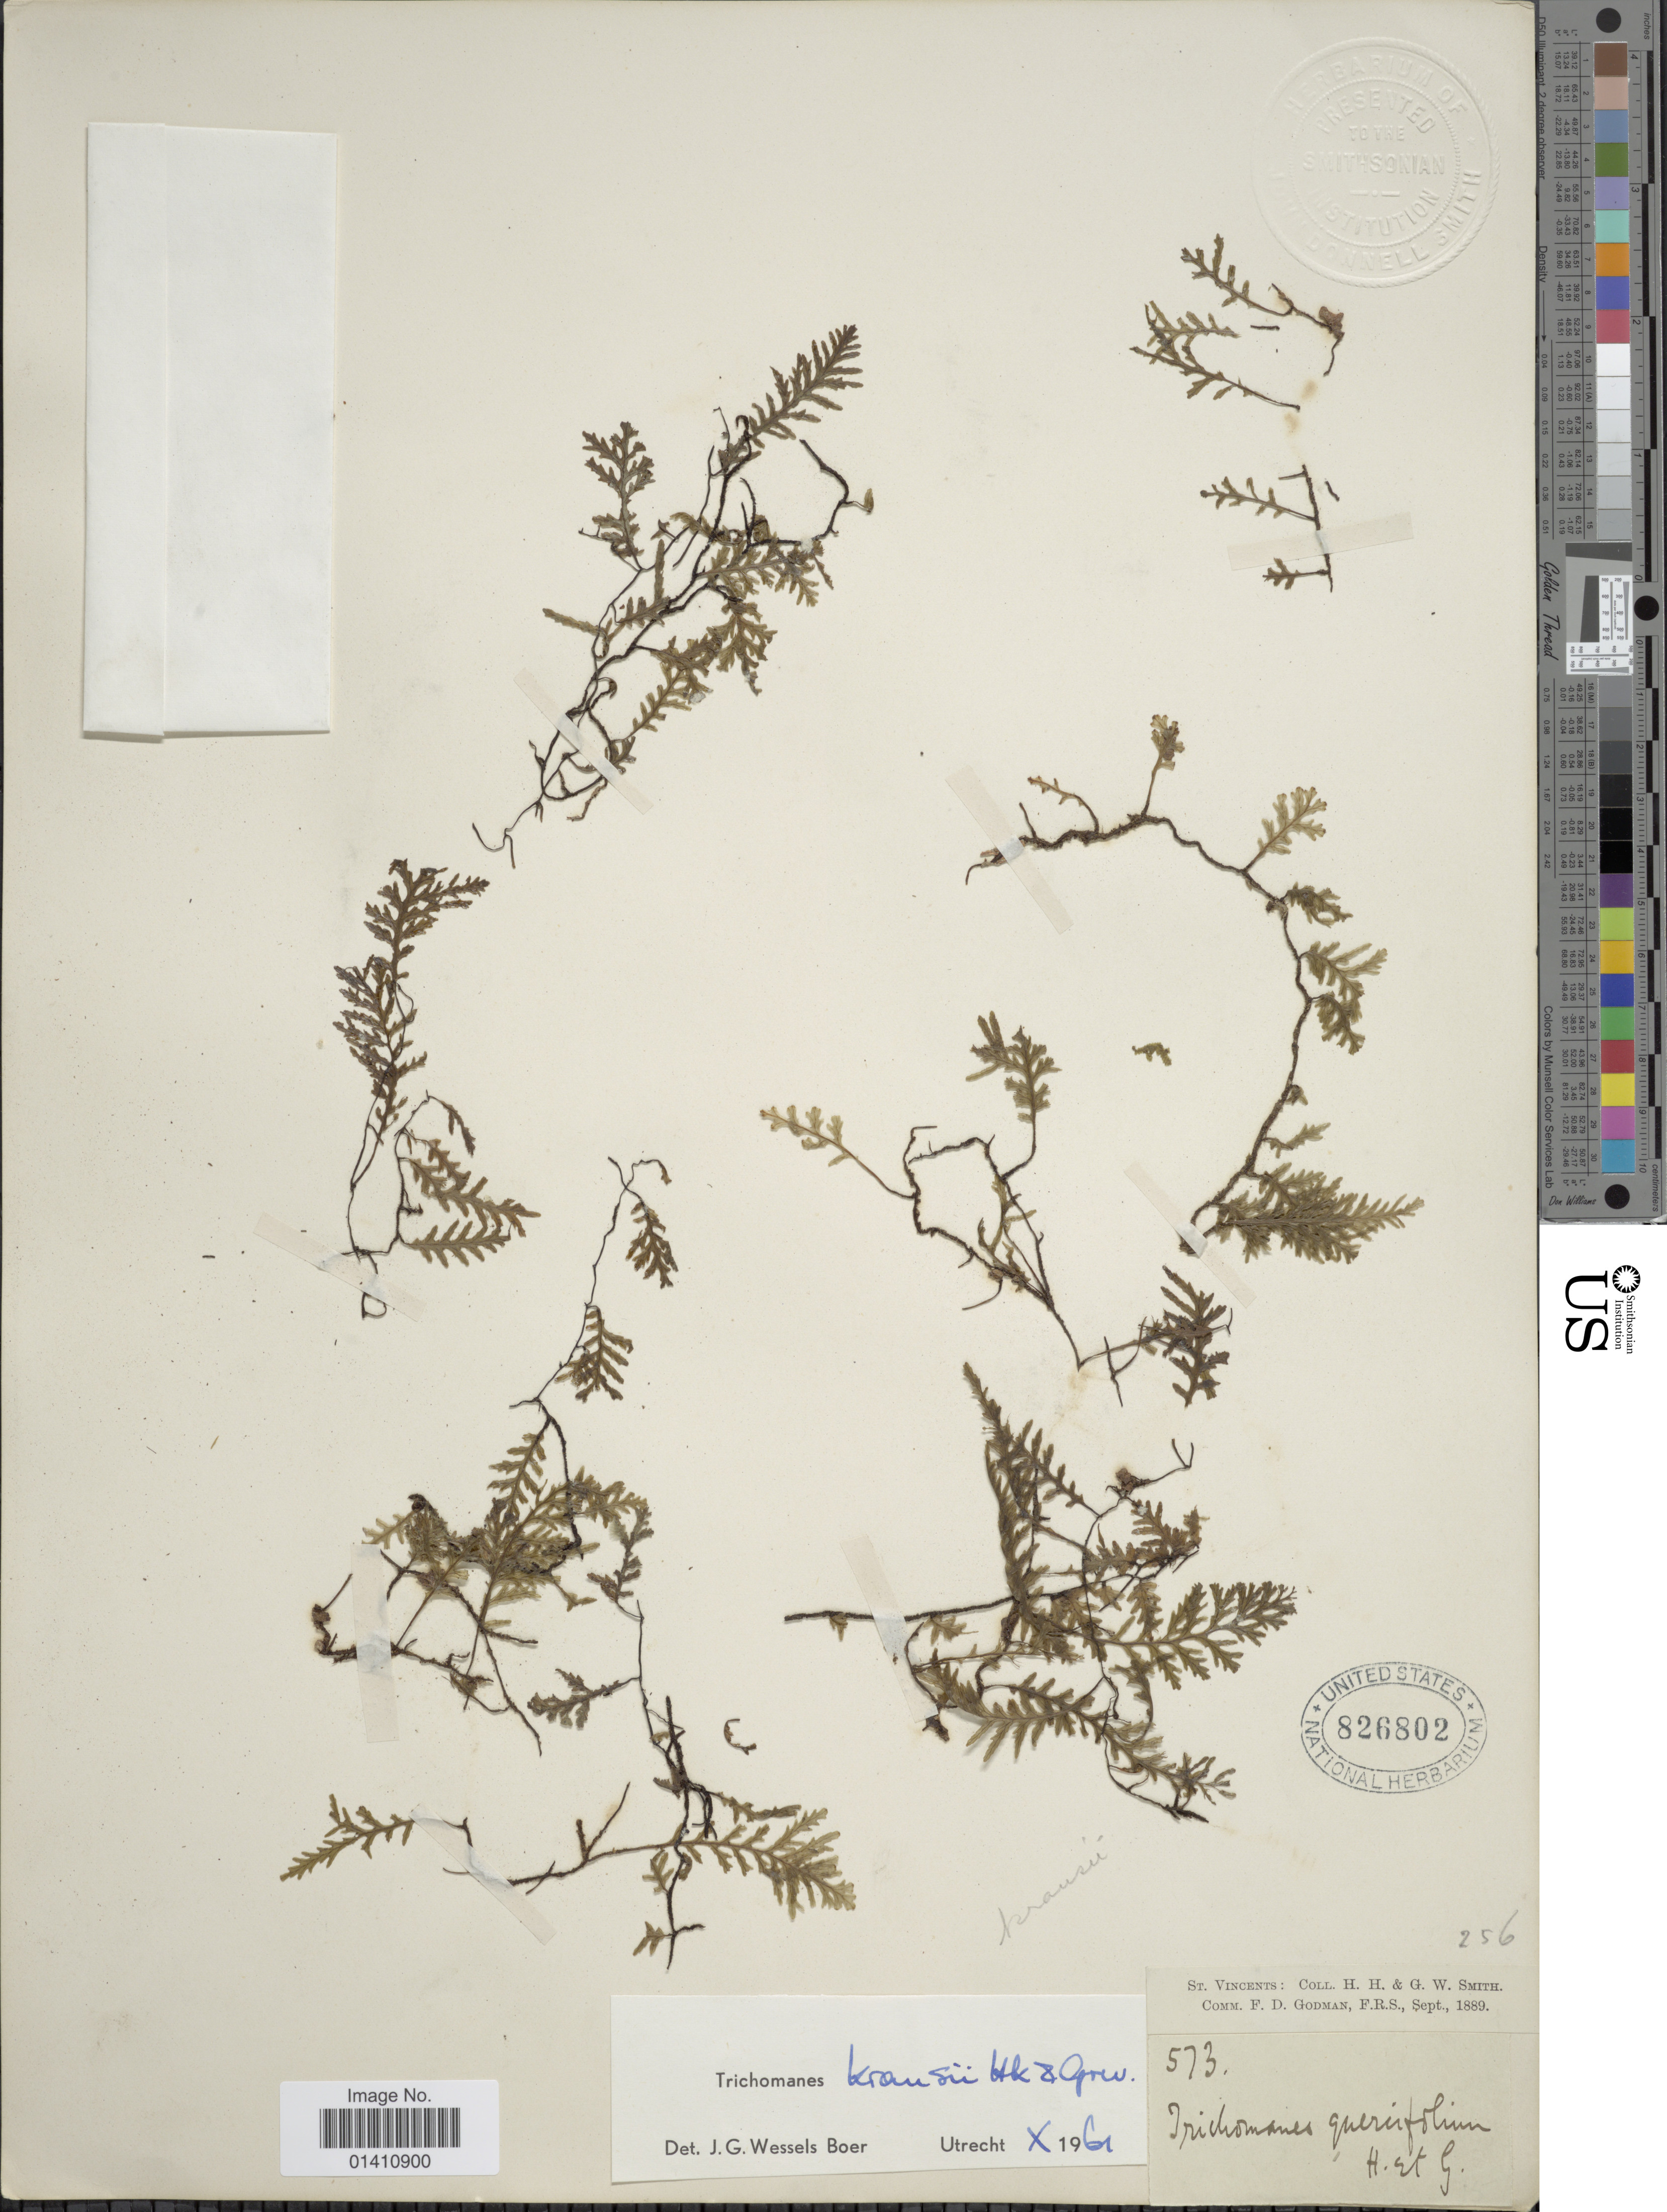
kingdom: Plantae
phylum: Tracheophyta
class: Polypodiopsida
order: Hymenophyllales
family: Hymenophyllaceae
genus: Didymoglossum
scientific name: Didymoglossum kraussii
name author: (Hook. & Grev.) C. Presl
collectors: H. H. Smith & G. Smith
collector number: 573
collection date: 1889-09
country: St. Vincent - Grenadines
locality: St. Vincents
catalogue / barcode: US 826802